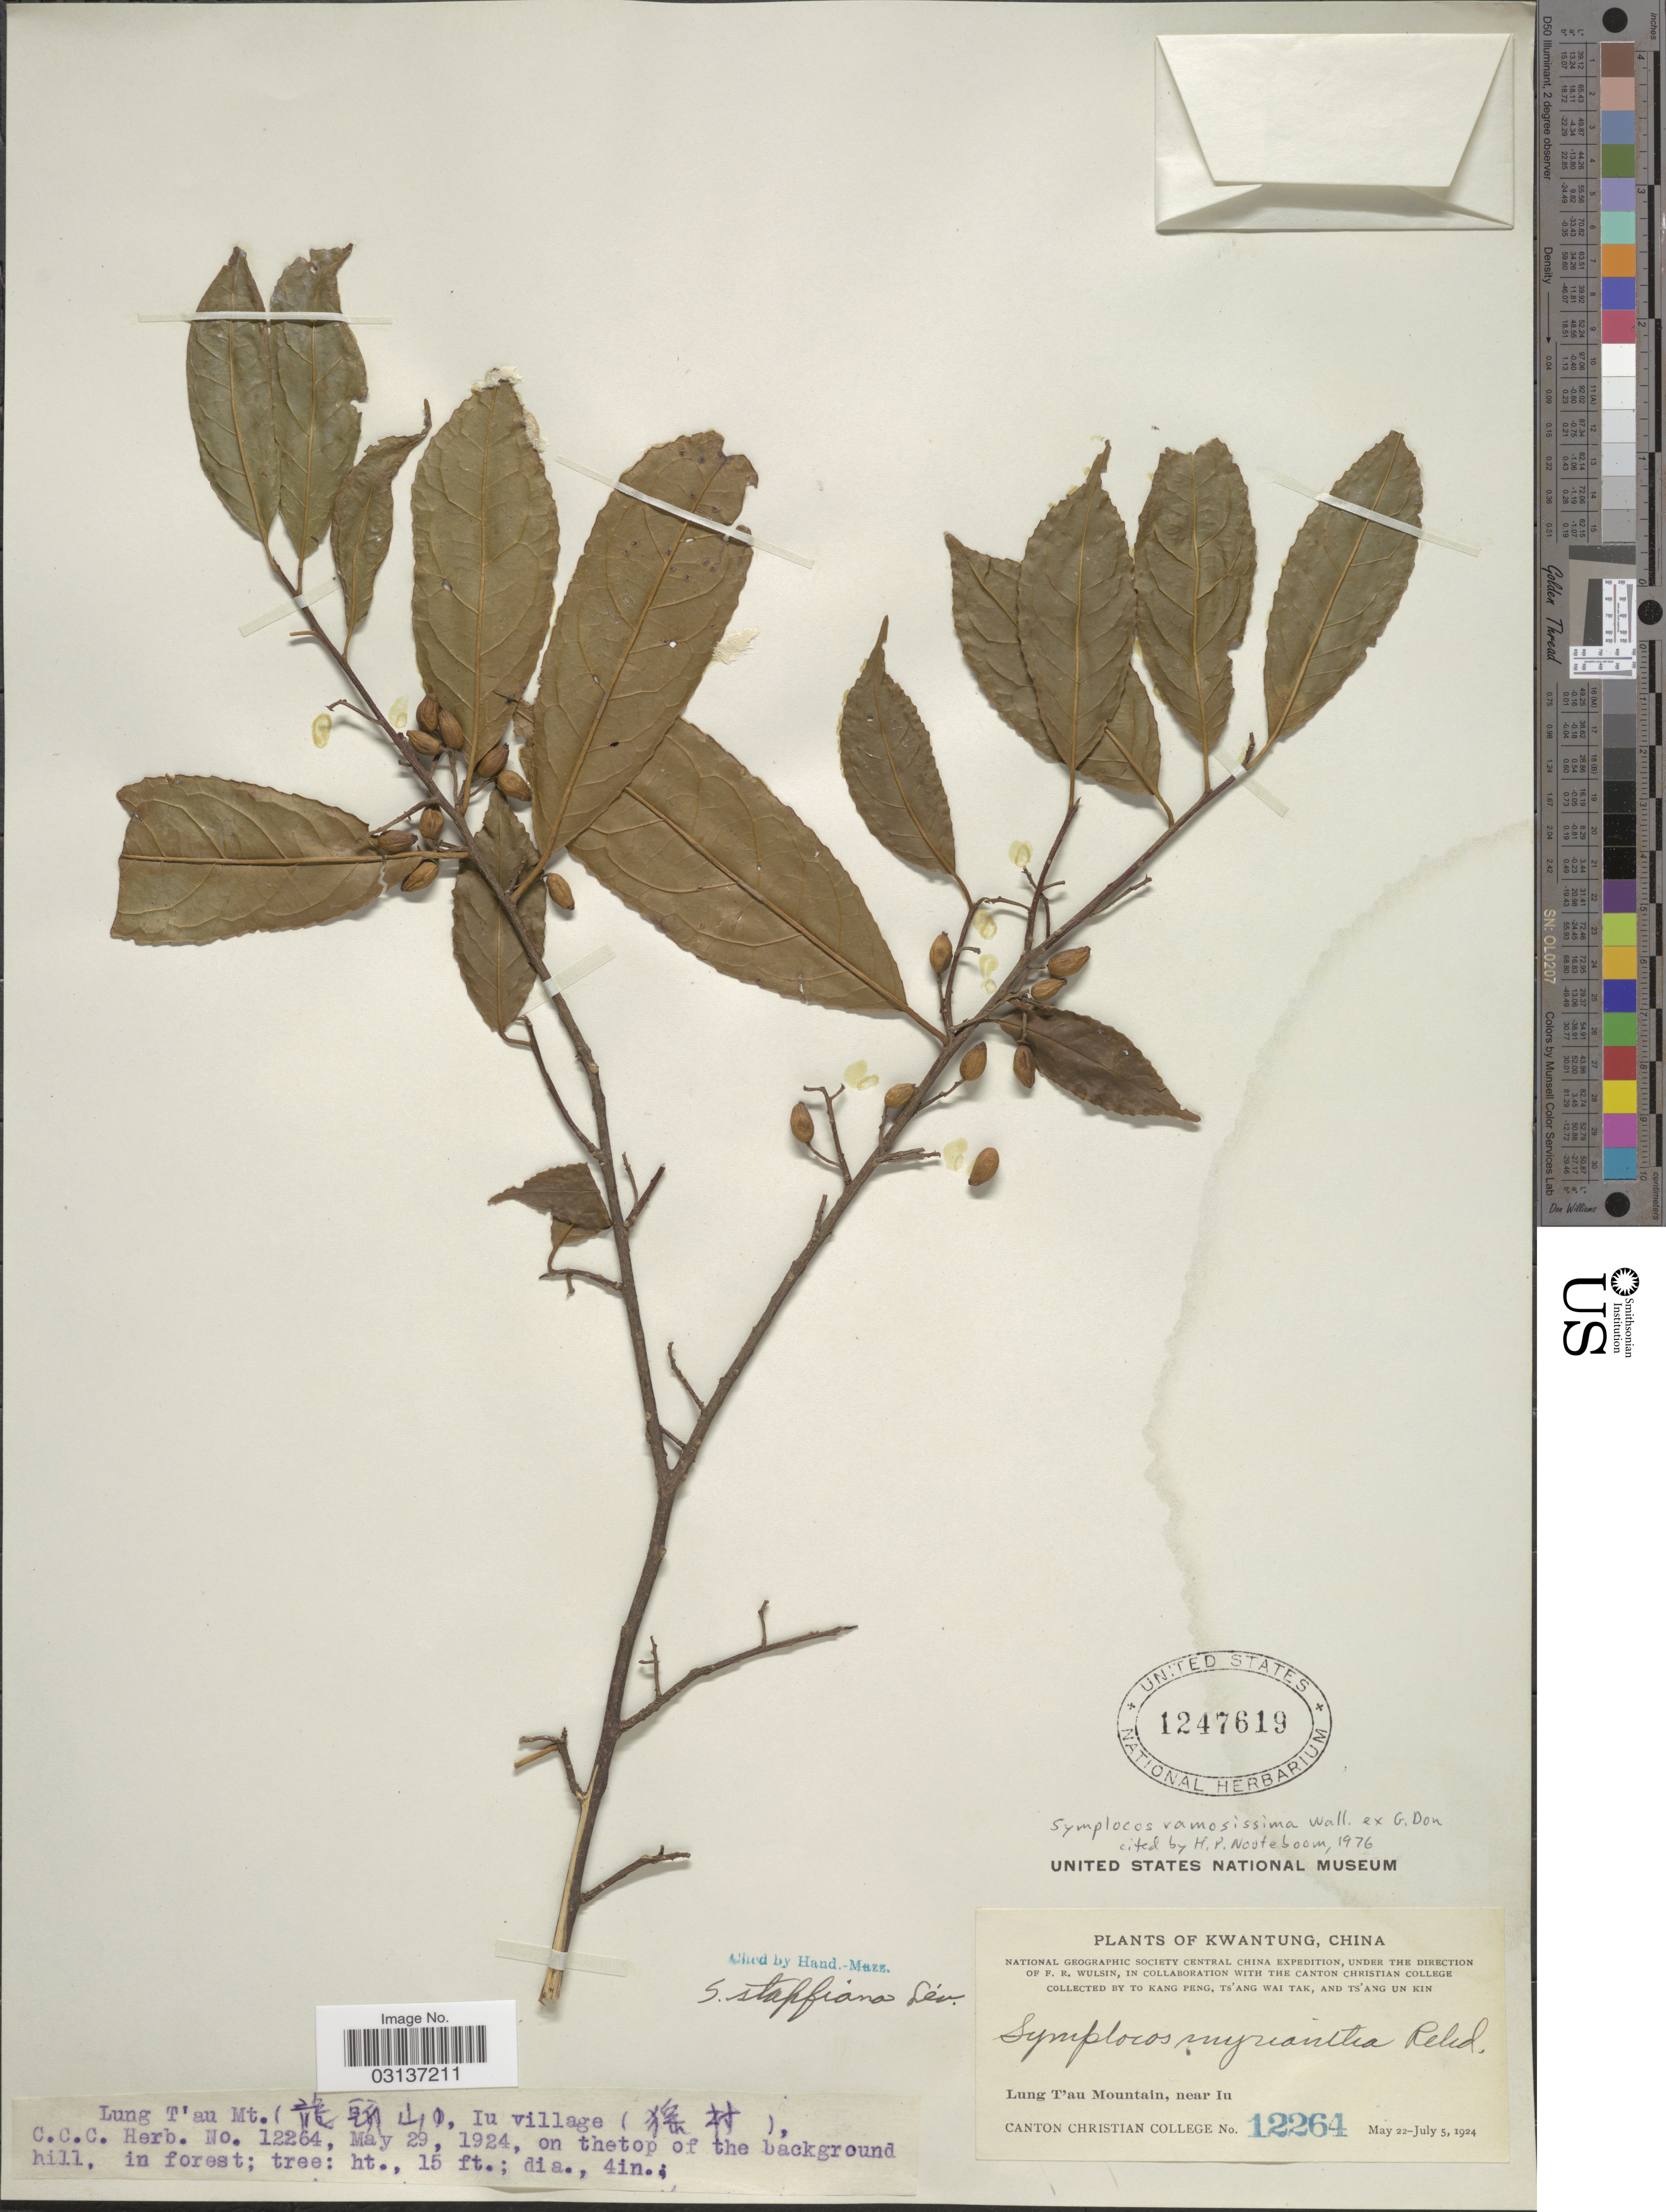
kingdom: Plantae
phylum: Tracheophyta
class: Magnoliopsida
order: Ericales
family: Symplocaceae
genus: Symplocos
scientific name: Symplocos ramosissima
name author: Wall.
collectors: To Kang P'eng, W. T. Tsang & Ts' Ang Un Kin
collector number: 12264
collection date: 1924-05-29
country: China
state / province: Guangdong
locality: Kwangtung. Lung T'au Mountain, near Iu. Iu village, on the top of the background hill.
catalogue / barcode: US 1247619